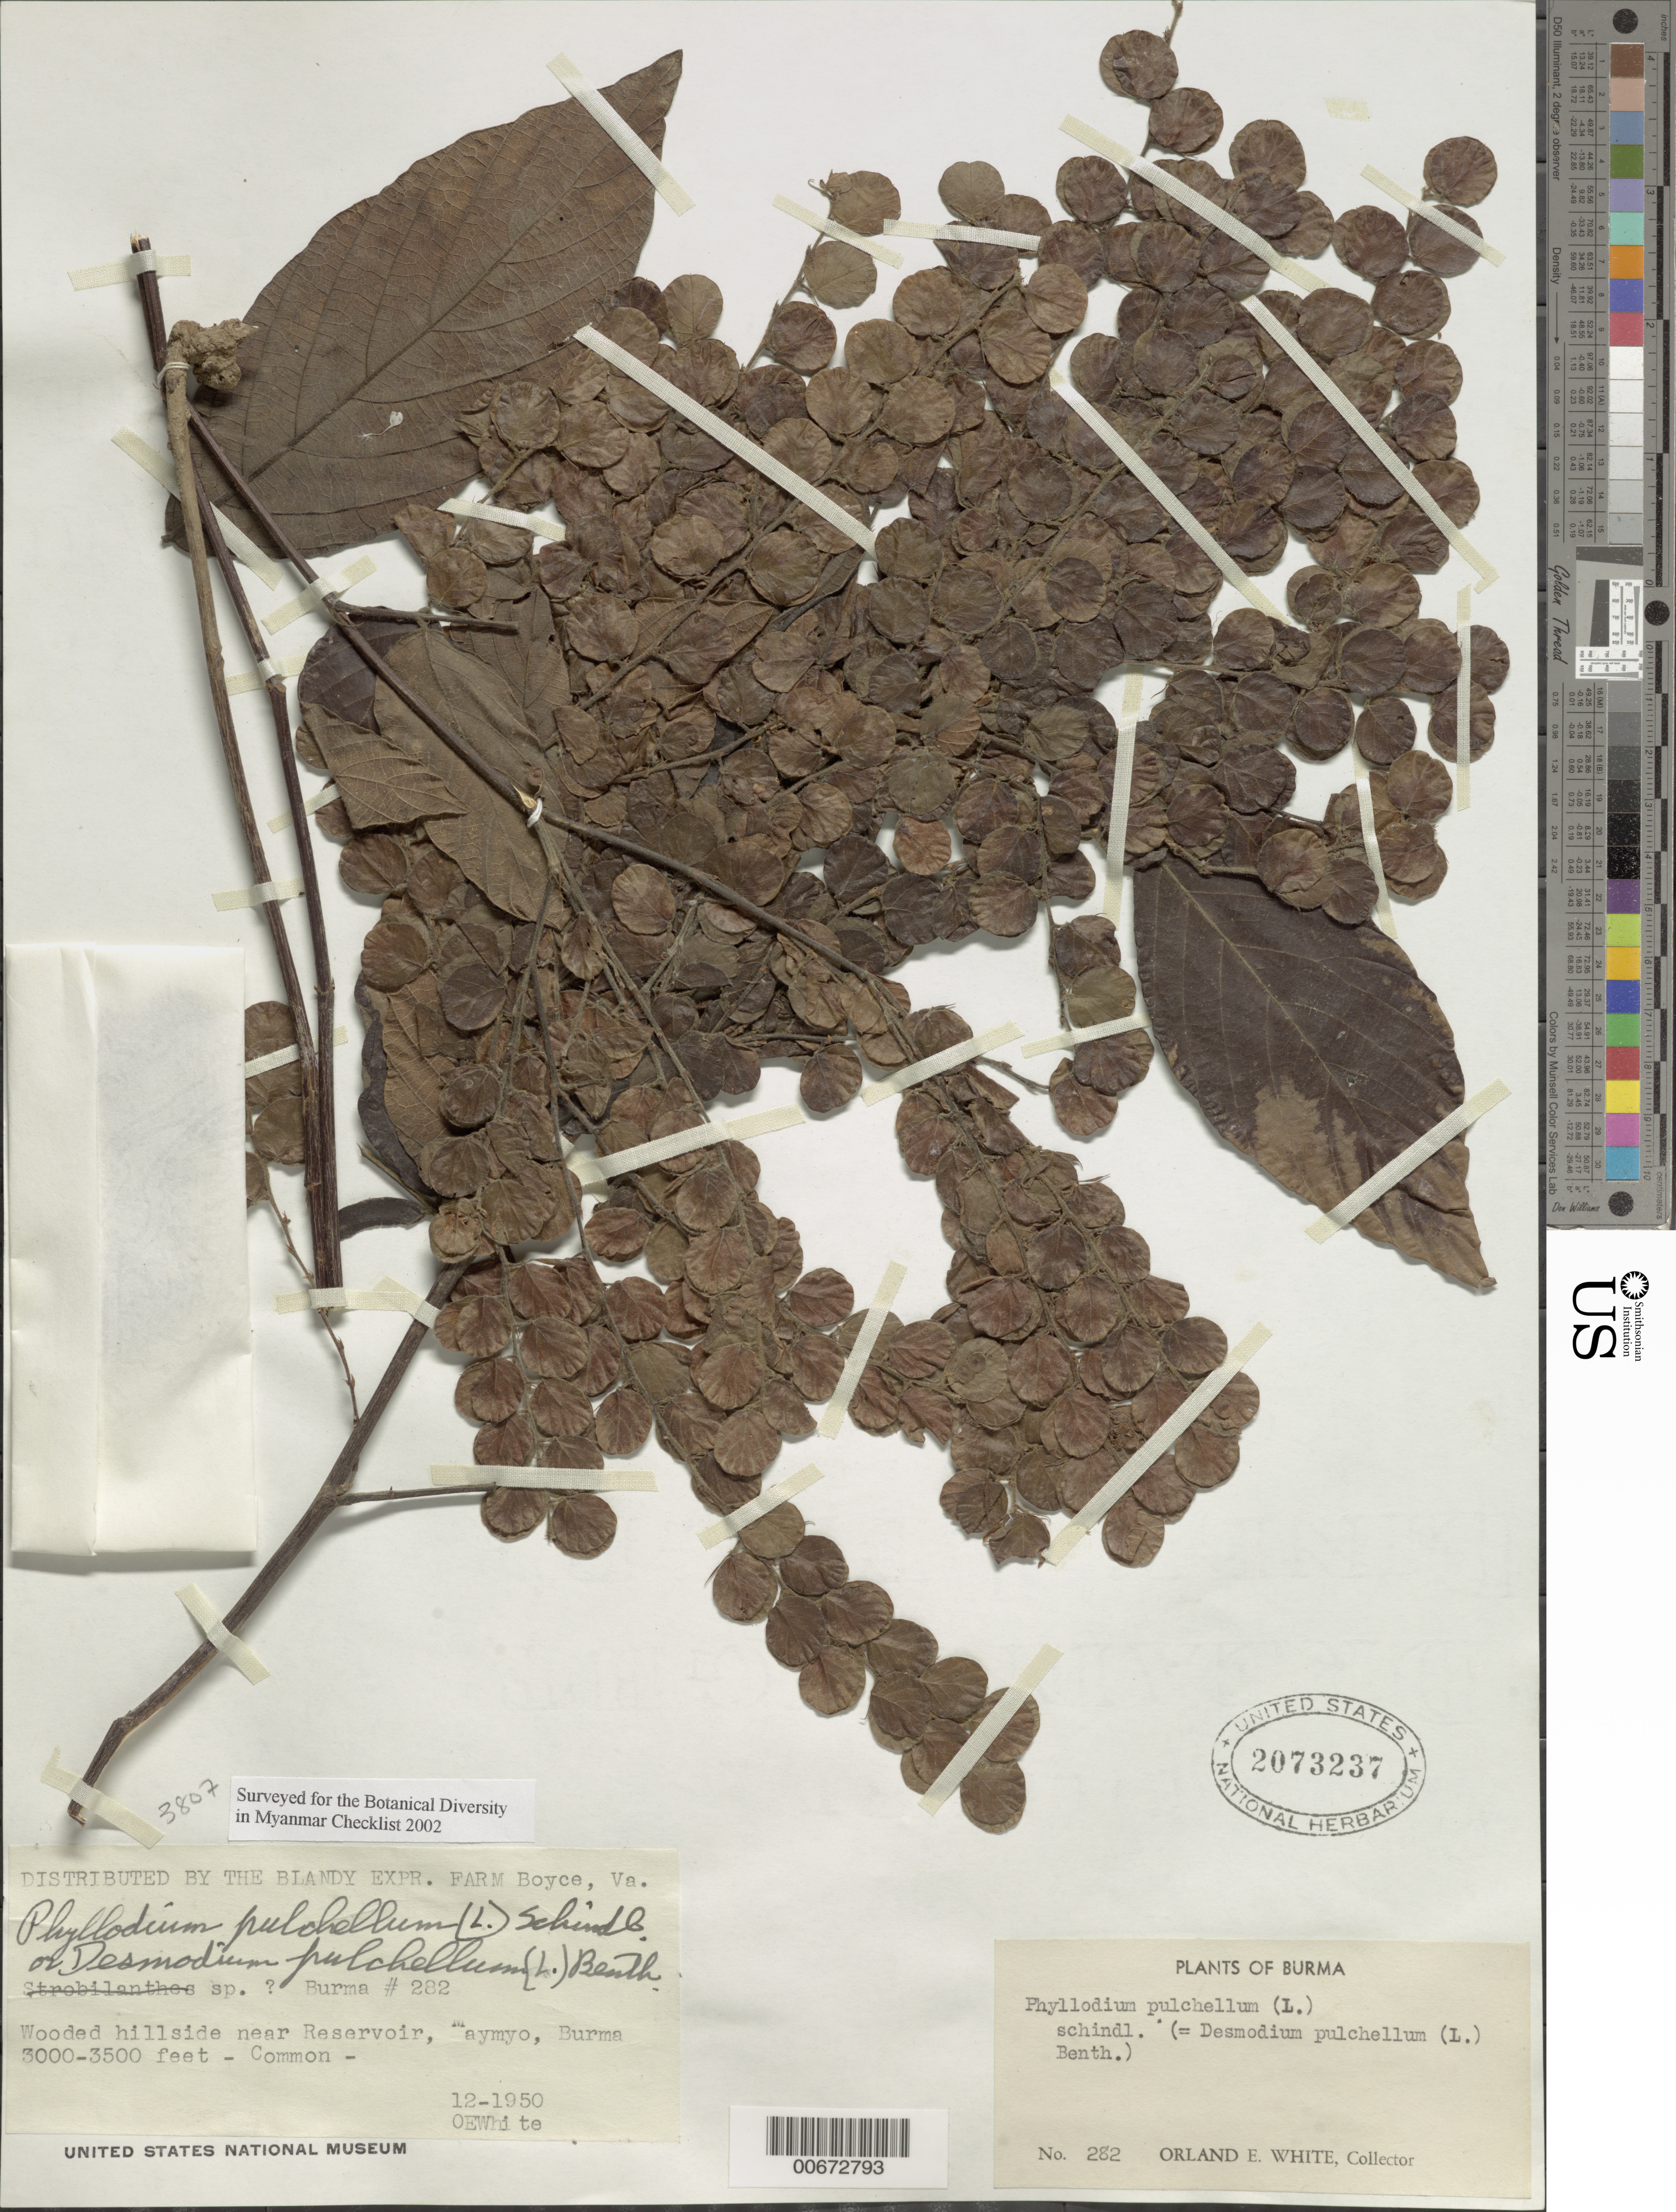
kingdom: Plantae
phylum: Tracheophyta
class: Magnoliopsida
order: Fabales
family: Fabaceae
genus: Phyllodium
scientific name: Phyllodium pulchellum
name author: (L.) Desv.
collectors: O. E. White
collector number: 282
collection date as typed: Dec 1950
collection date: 1950-12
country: Myanmar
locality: Maymyo, near reservoir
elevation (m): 914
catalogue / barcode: US 2073237